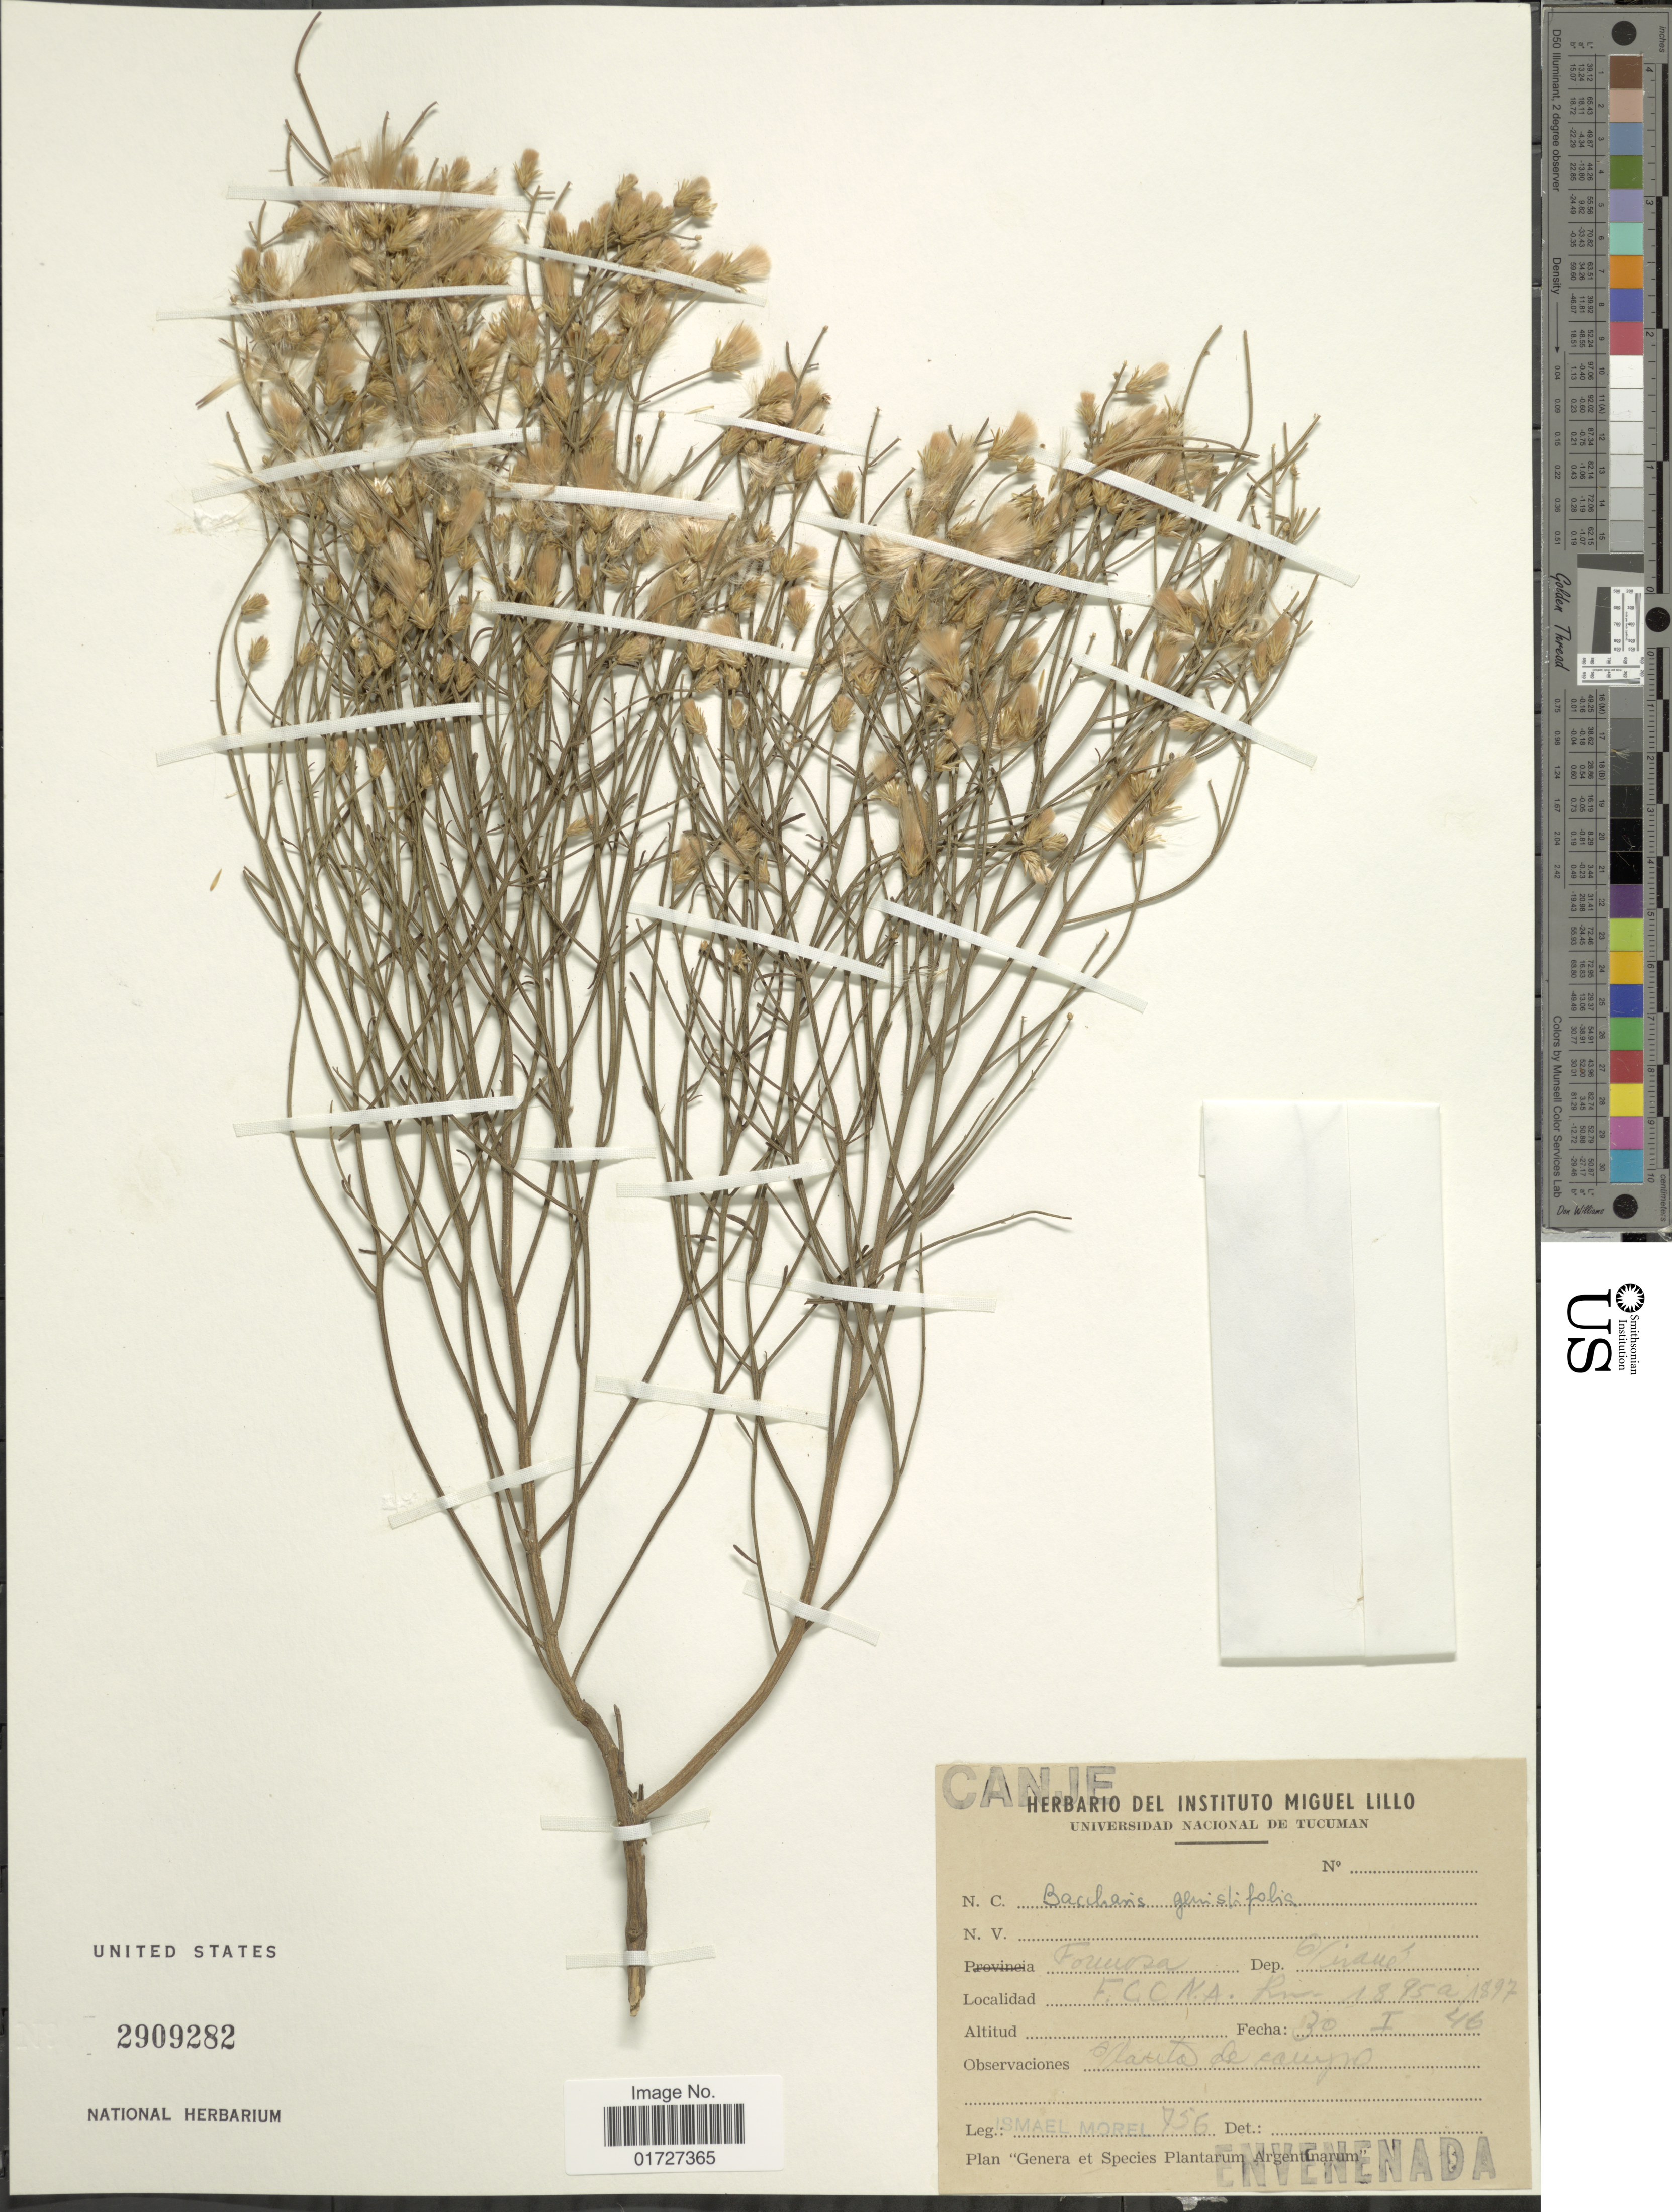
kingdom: Plantae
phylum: Tracheophyta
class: Magnoliopsida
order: Asterales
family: Asteraceae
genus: Baccharis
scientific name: Baccharis genistifolia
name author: DC.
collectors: I. Morel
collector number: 756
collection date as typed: Transcribed d/m/y: 30/1/46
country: Argentina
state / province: Formosa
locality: Dep. Virano, F.C.C.N.A. Riv 1895 a 1897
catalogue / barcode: US 2909282